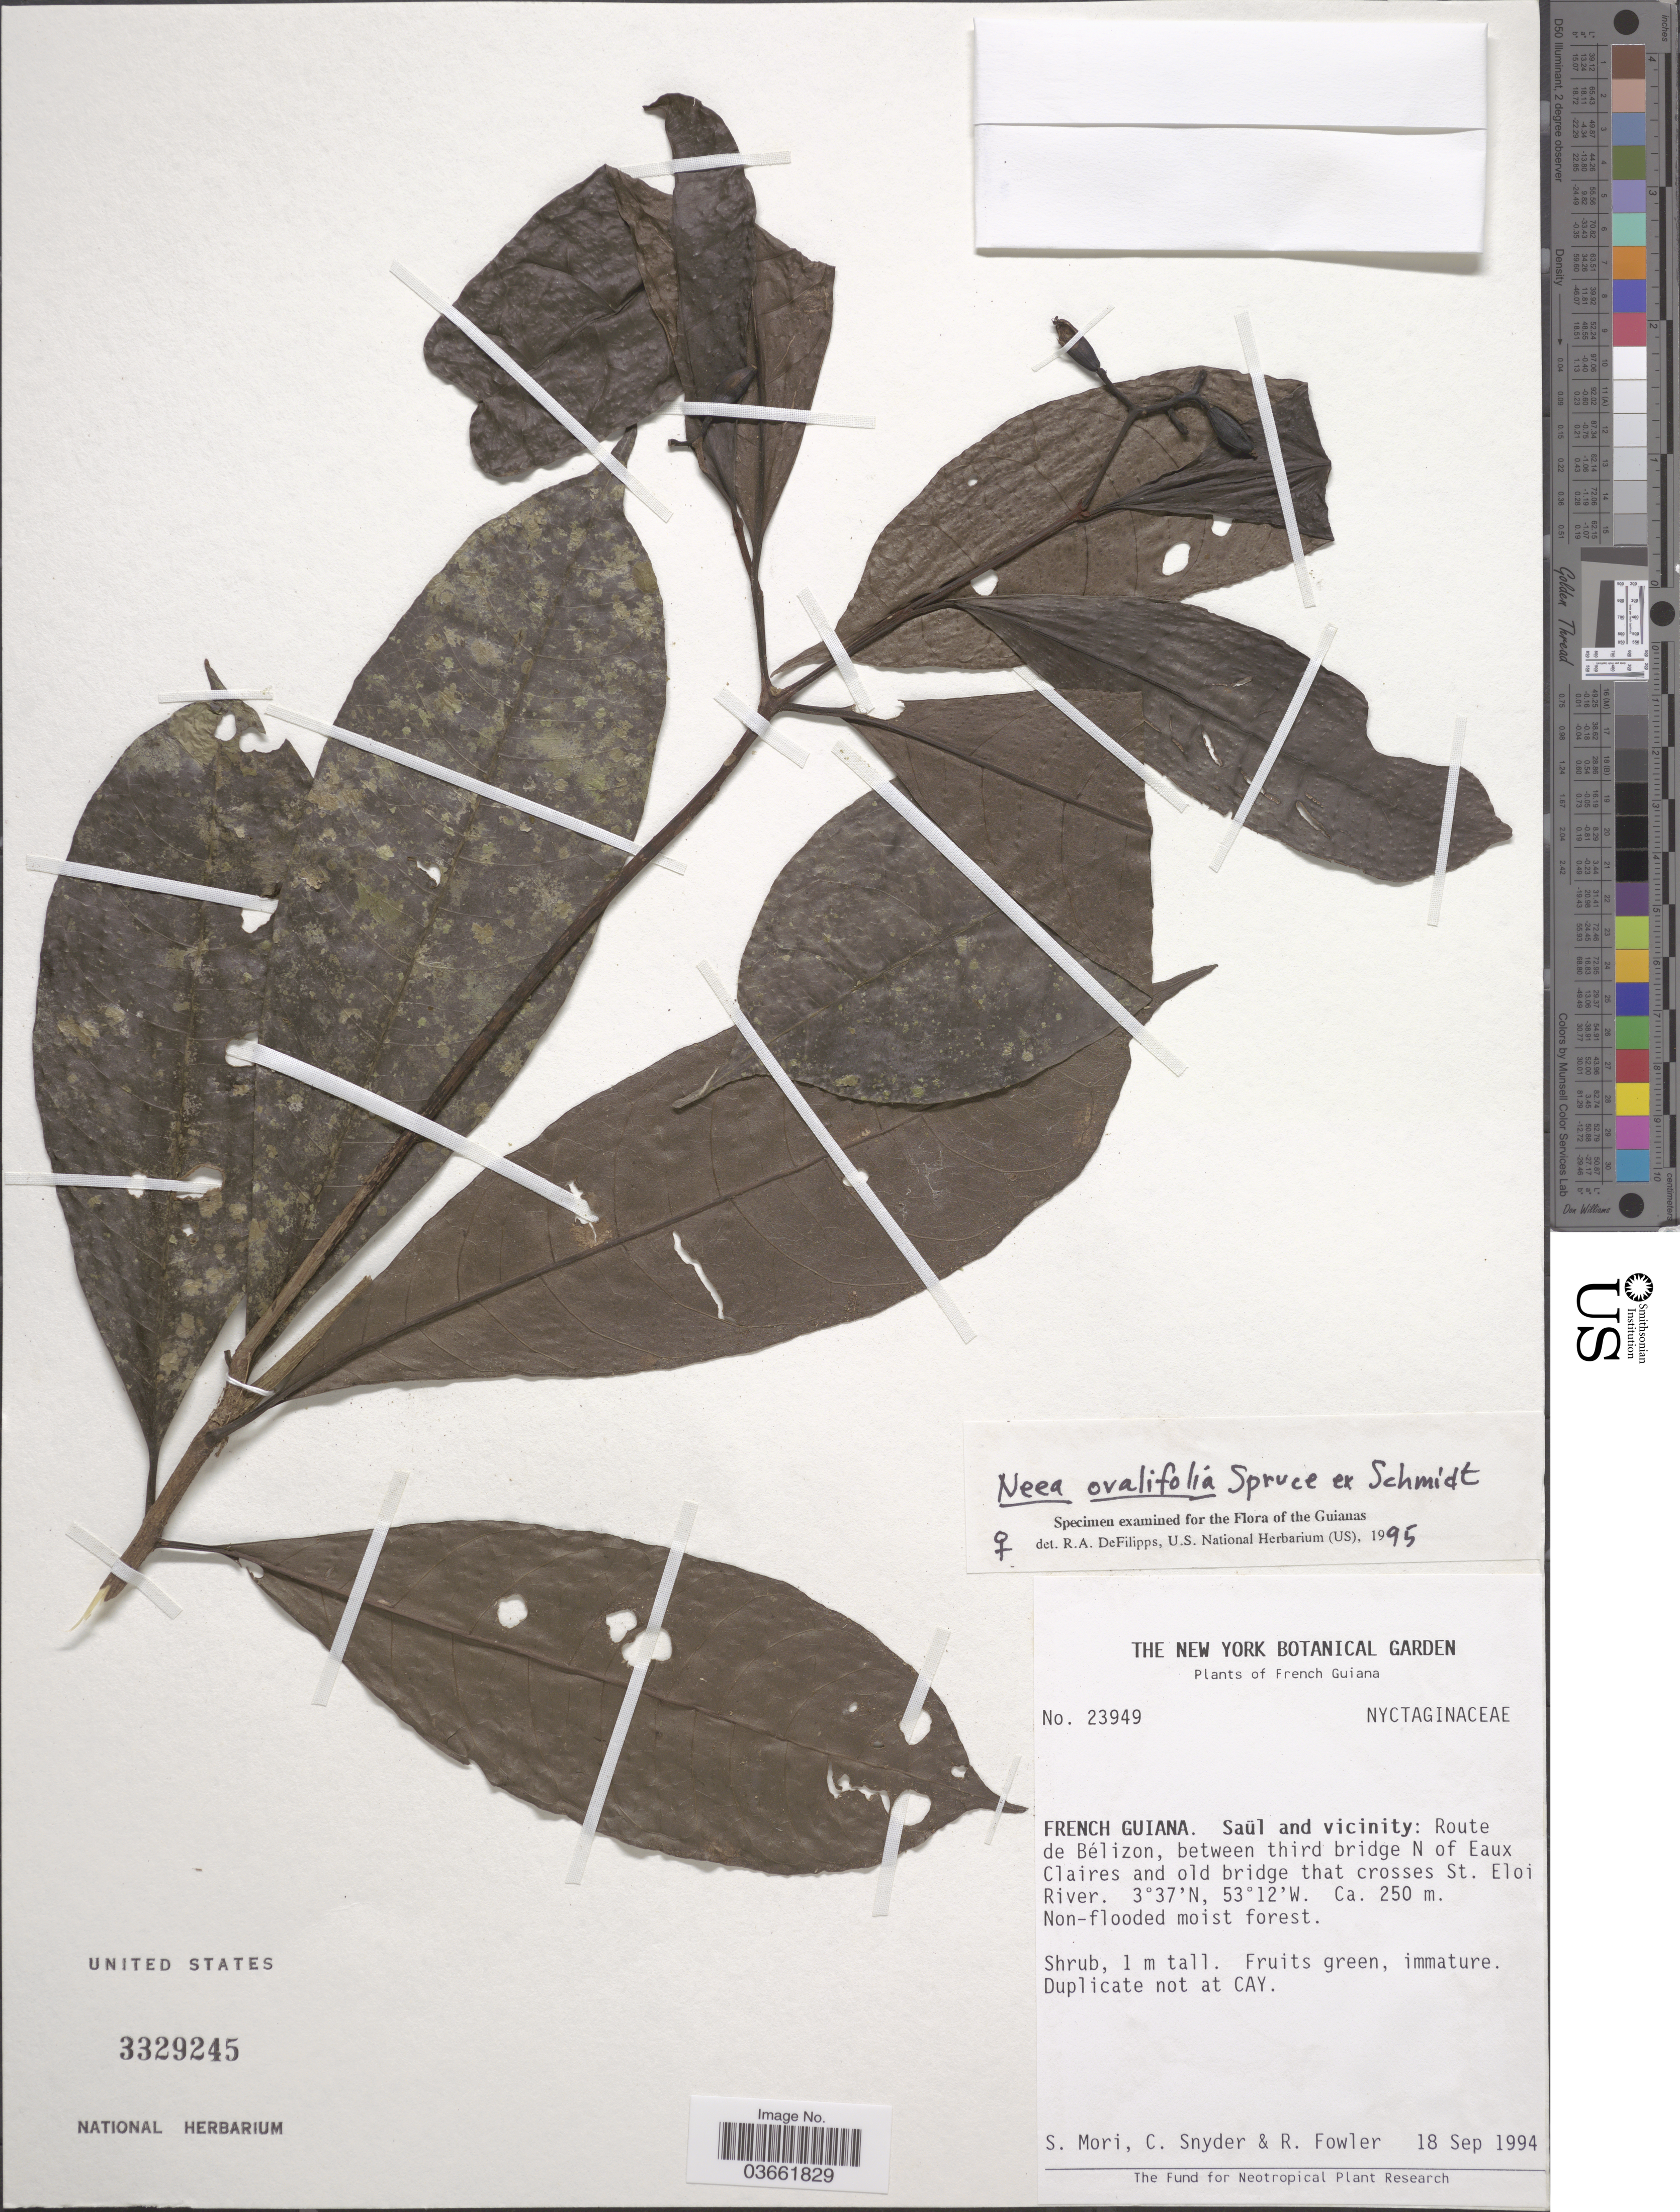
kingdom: Plantae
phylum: Tracheophyta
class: Magnoliopsida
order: Caryophyllales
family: Nyctaginaceae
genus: Neea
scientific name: Neea ovalifolia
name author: Spruce ex J.A. Schmidt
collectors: S. Mori, C. Snyder & R. Fowler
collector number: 23949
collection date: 1994-09-18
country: French Guiana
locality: Saül and vicinity: Route de Bélizon, between third bridge N of Eaux Claires and old bridge that crosses St. Eloi River.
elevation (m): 250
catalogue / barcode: US 3329245